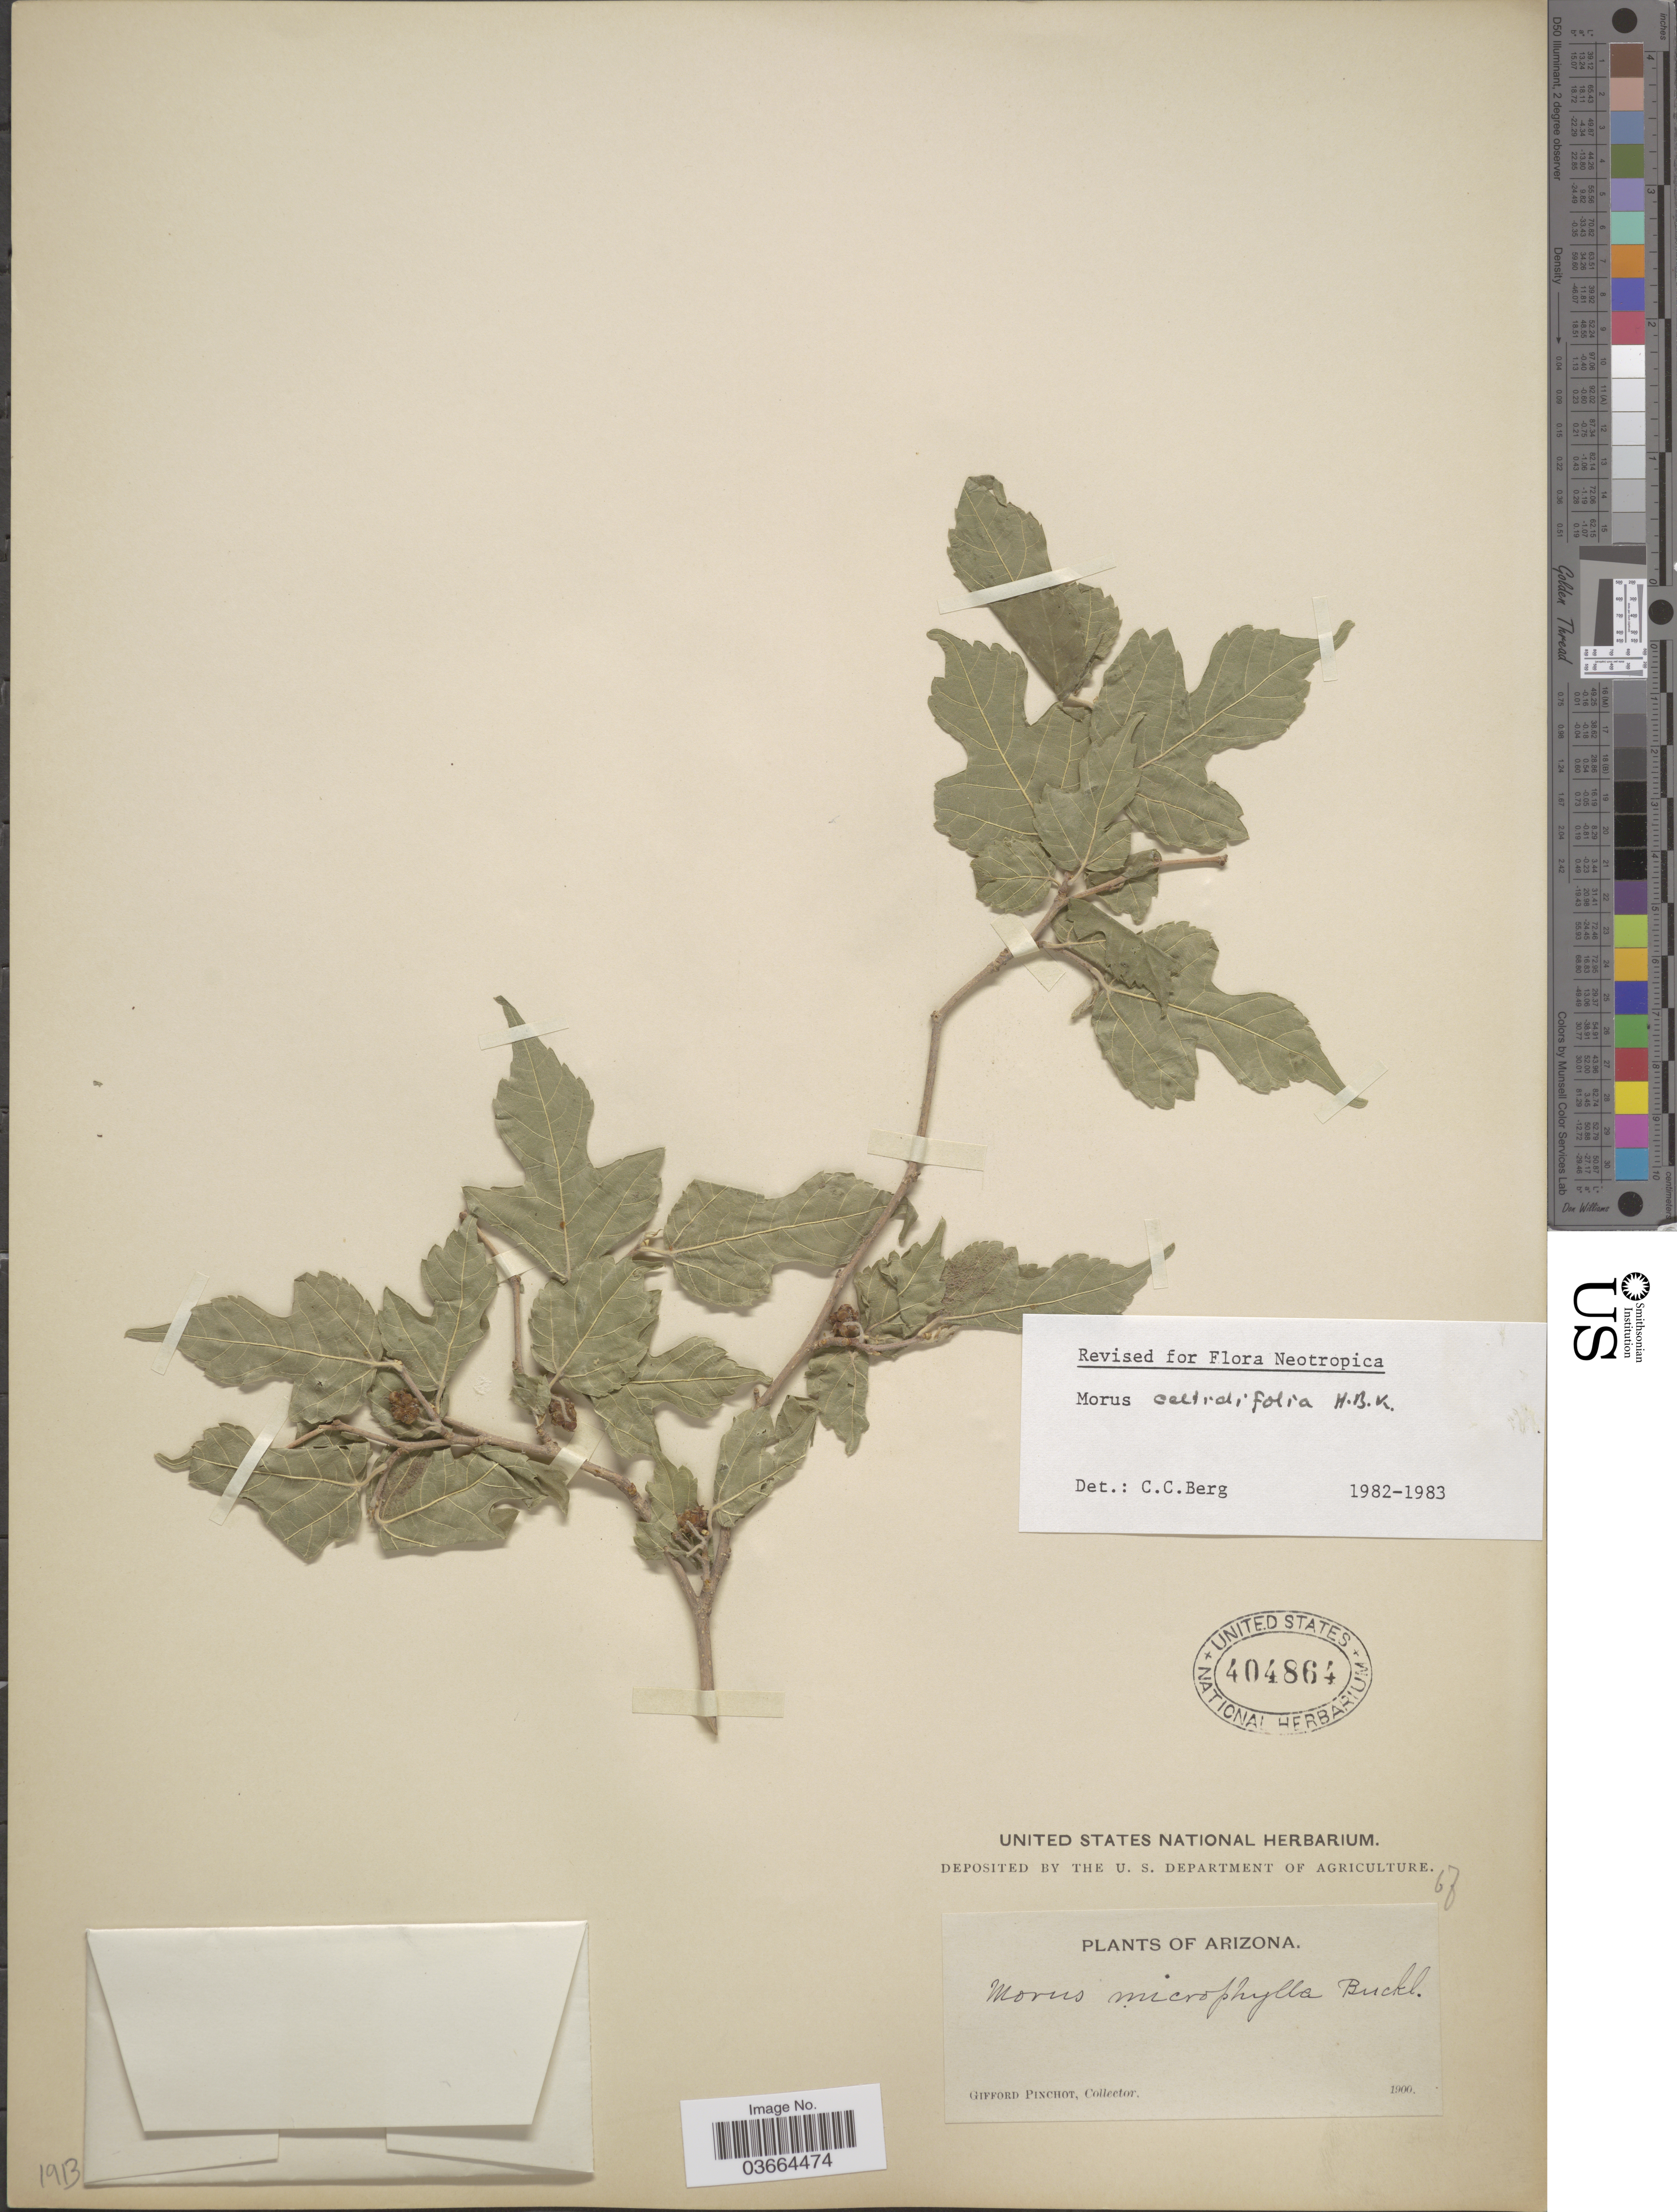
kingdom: Plantae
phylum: Tracheophyta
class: Magnoliopsida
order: Rosales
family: Moraceae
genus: Morus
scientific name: Morus celtidifolia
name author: Kunth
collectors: G. Pinchot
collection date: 1900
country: United States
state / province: Arizona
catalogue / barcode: US 404864